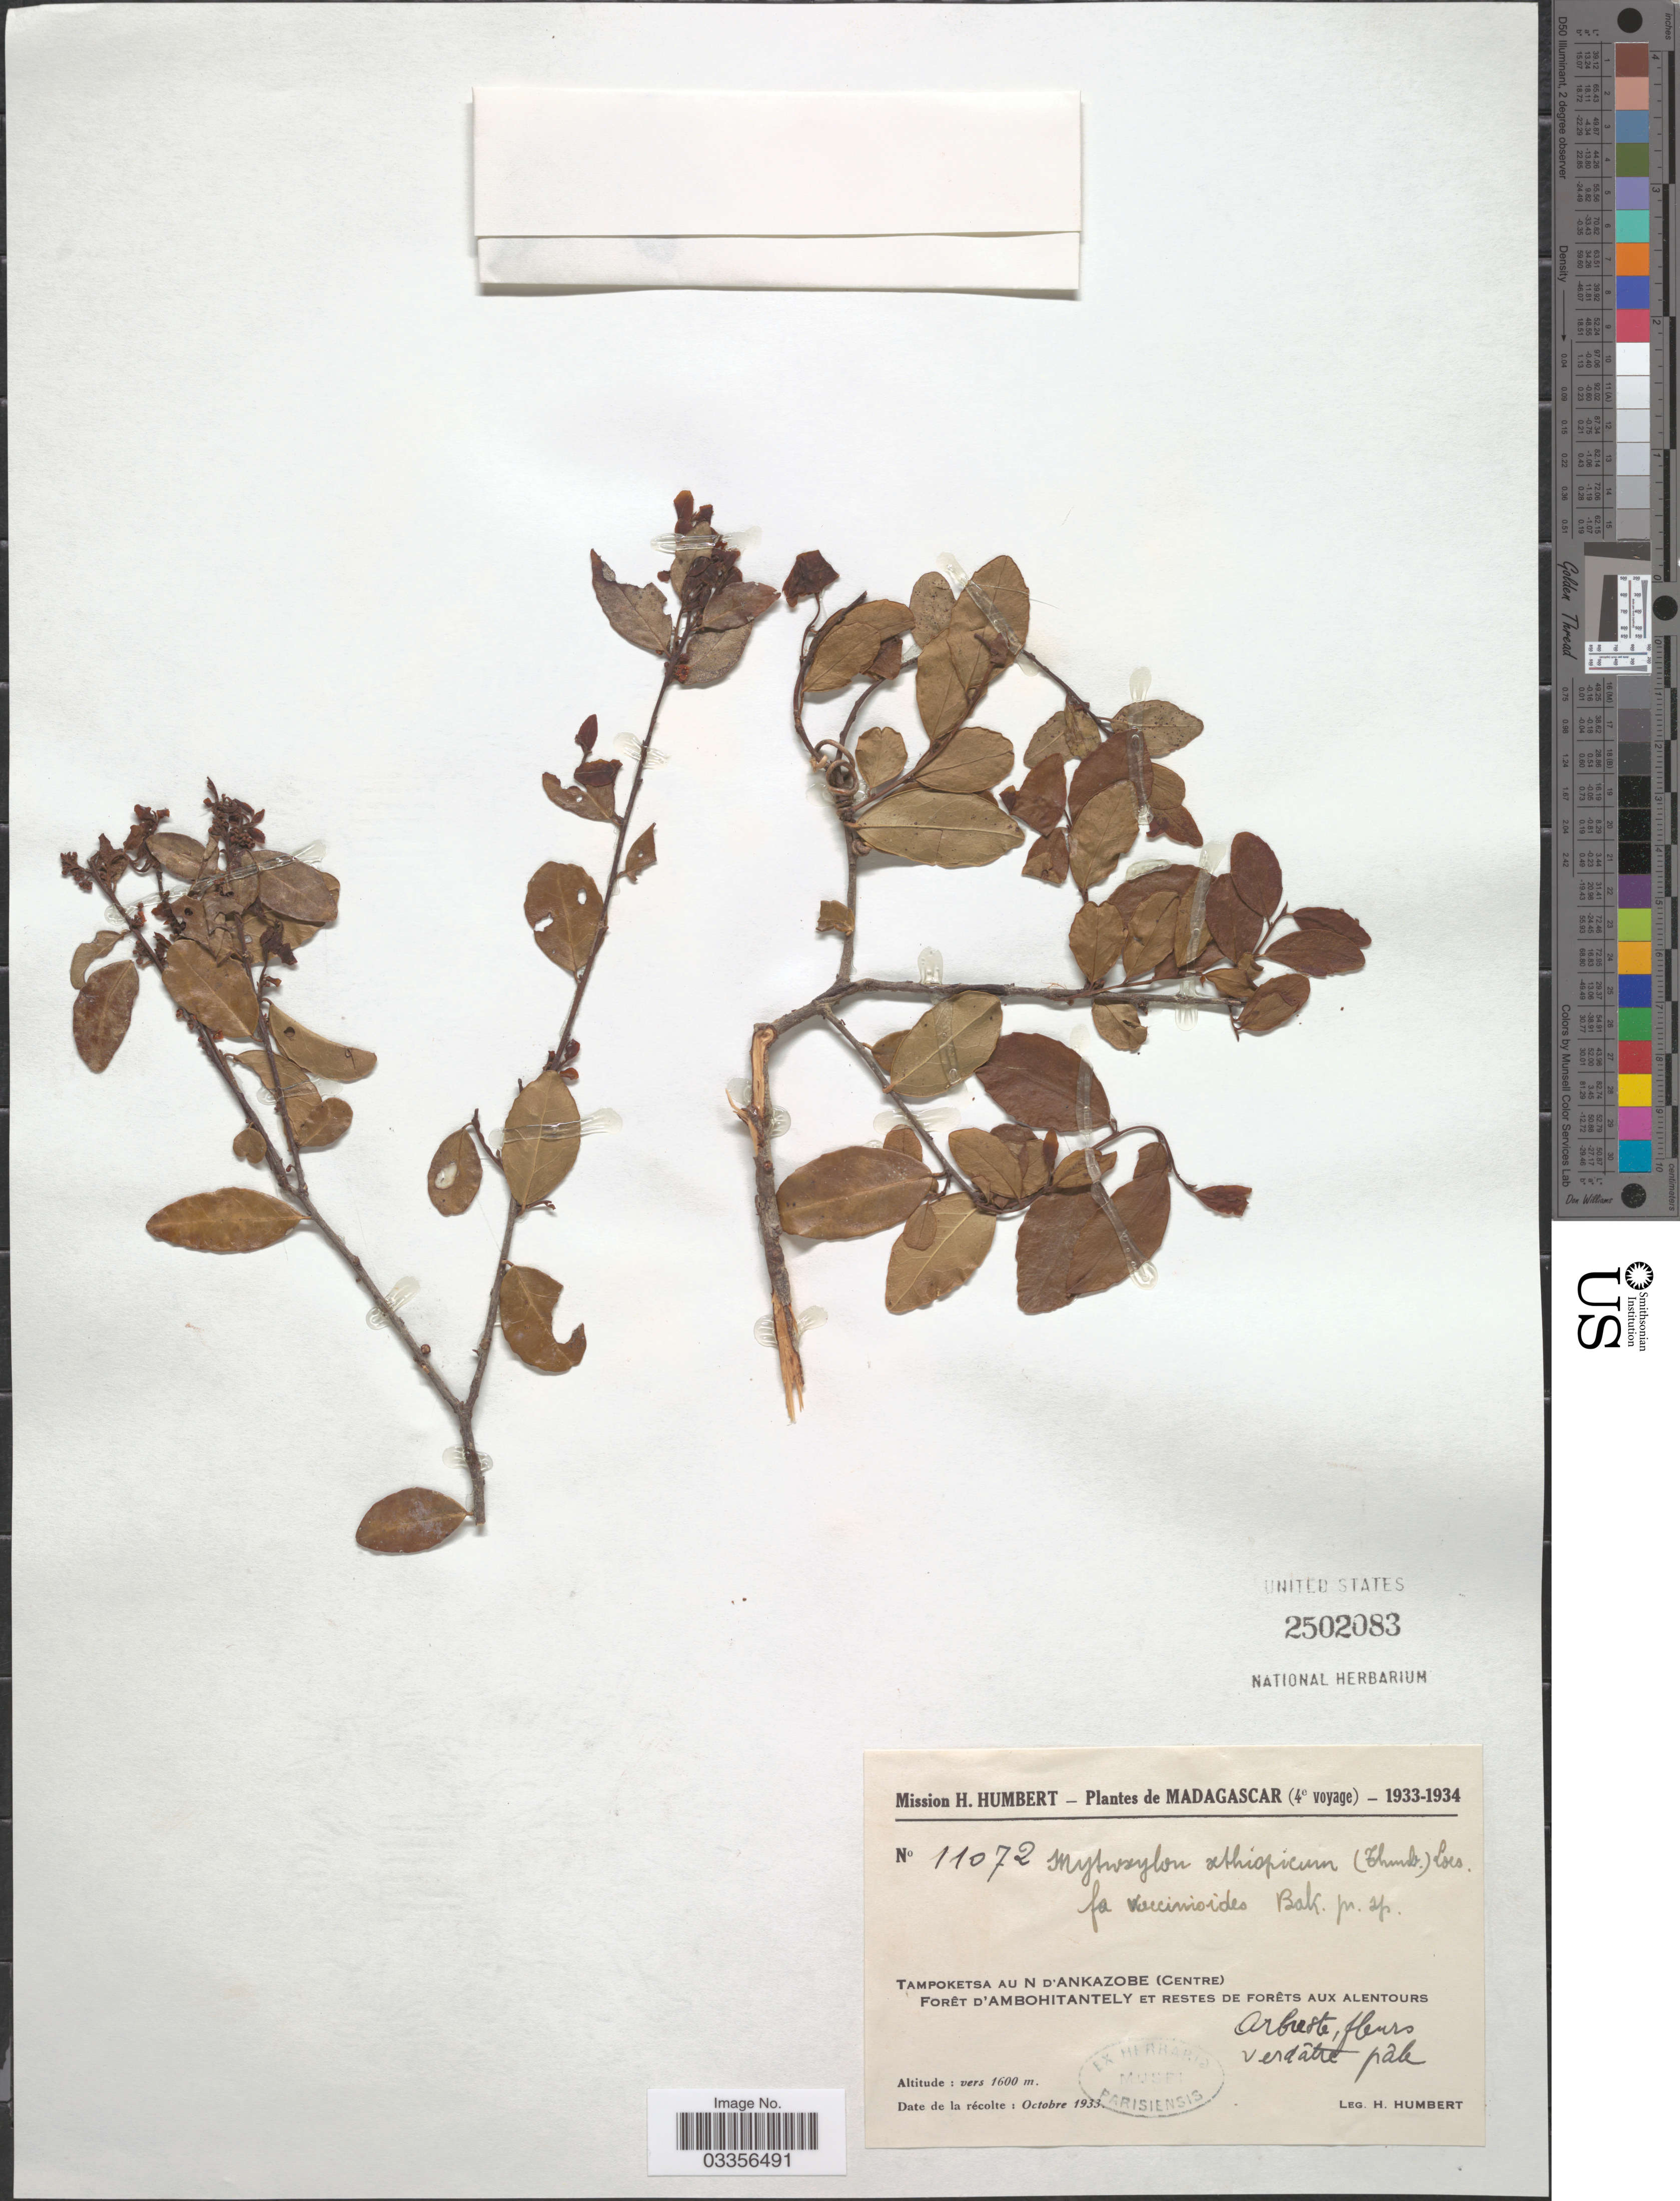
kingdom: Plantae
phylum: Tracheophyta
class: Magnoliopsida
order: Celastrales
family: Celastraceae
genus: Mystroxylon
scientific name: Mystroxylon aethiopicum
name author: (Thunb.) Loes.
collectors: H. Humbert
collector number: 11072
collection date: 1933-10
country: Madagascar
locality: Tampoketsa au N D'Ankazobe (Centre) Forêt d'Ambohitantely et restes de forêts aux alentours.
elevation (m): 1600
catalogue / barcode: US 2502083